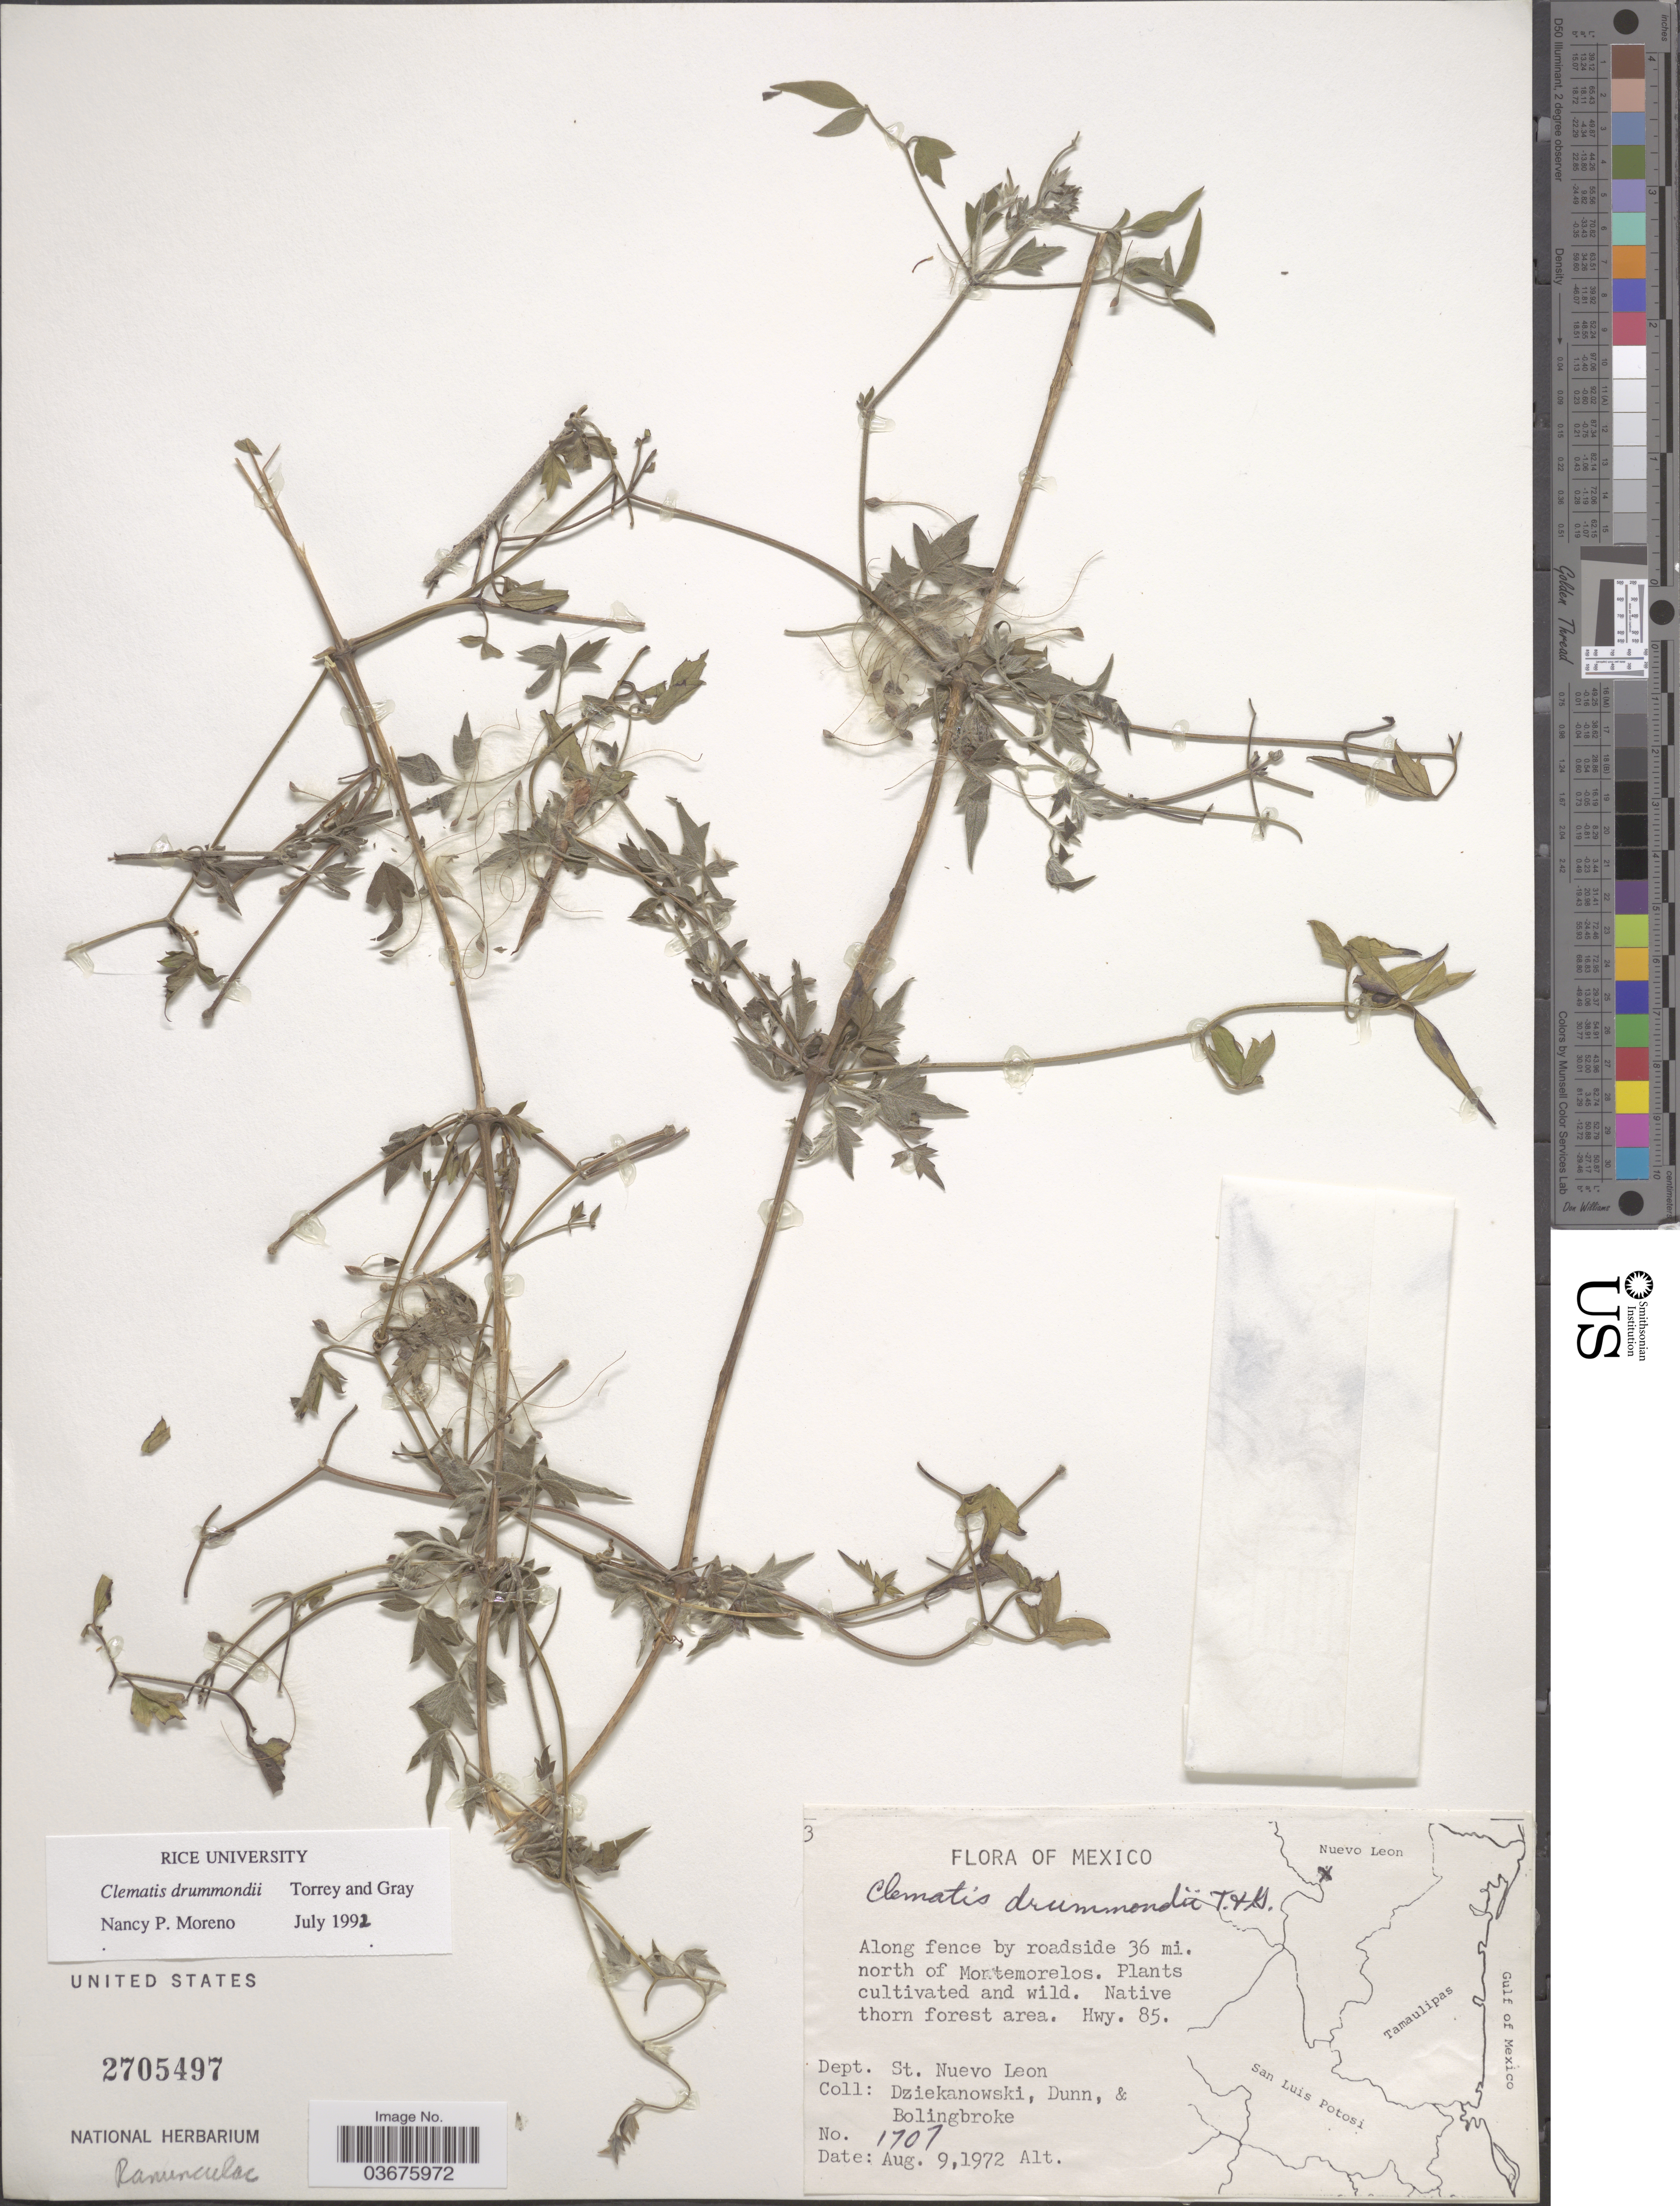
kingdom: Plantae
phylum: Tracheophyta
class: Magnoliopsida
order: Ranunculales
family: Ranunculaceae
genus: Clematis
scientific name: Clematis drummondii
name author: Torr. & A. Gray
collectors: -. Dziekanowski, Dunn, -- & -. Bolingbroke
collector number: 1707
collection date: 1972-08-09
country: Mexico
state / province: Nuevo León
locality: Along fence by roadside 36 mi. north of Montemorelos. Hwy. 85. Dept. St. Nuevo Leon.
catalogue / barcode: US 2705497